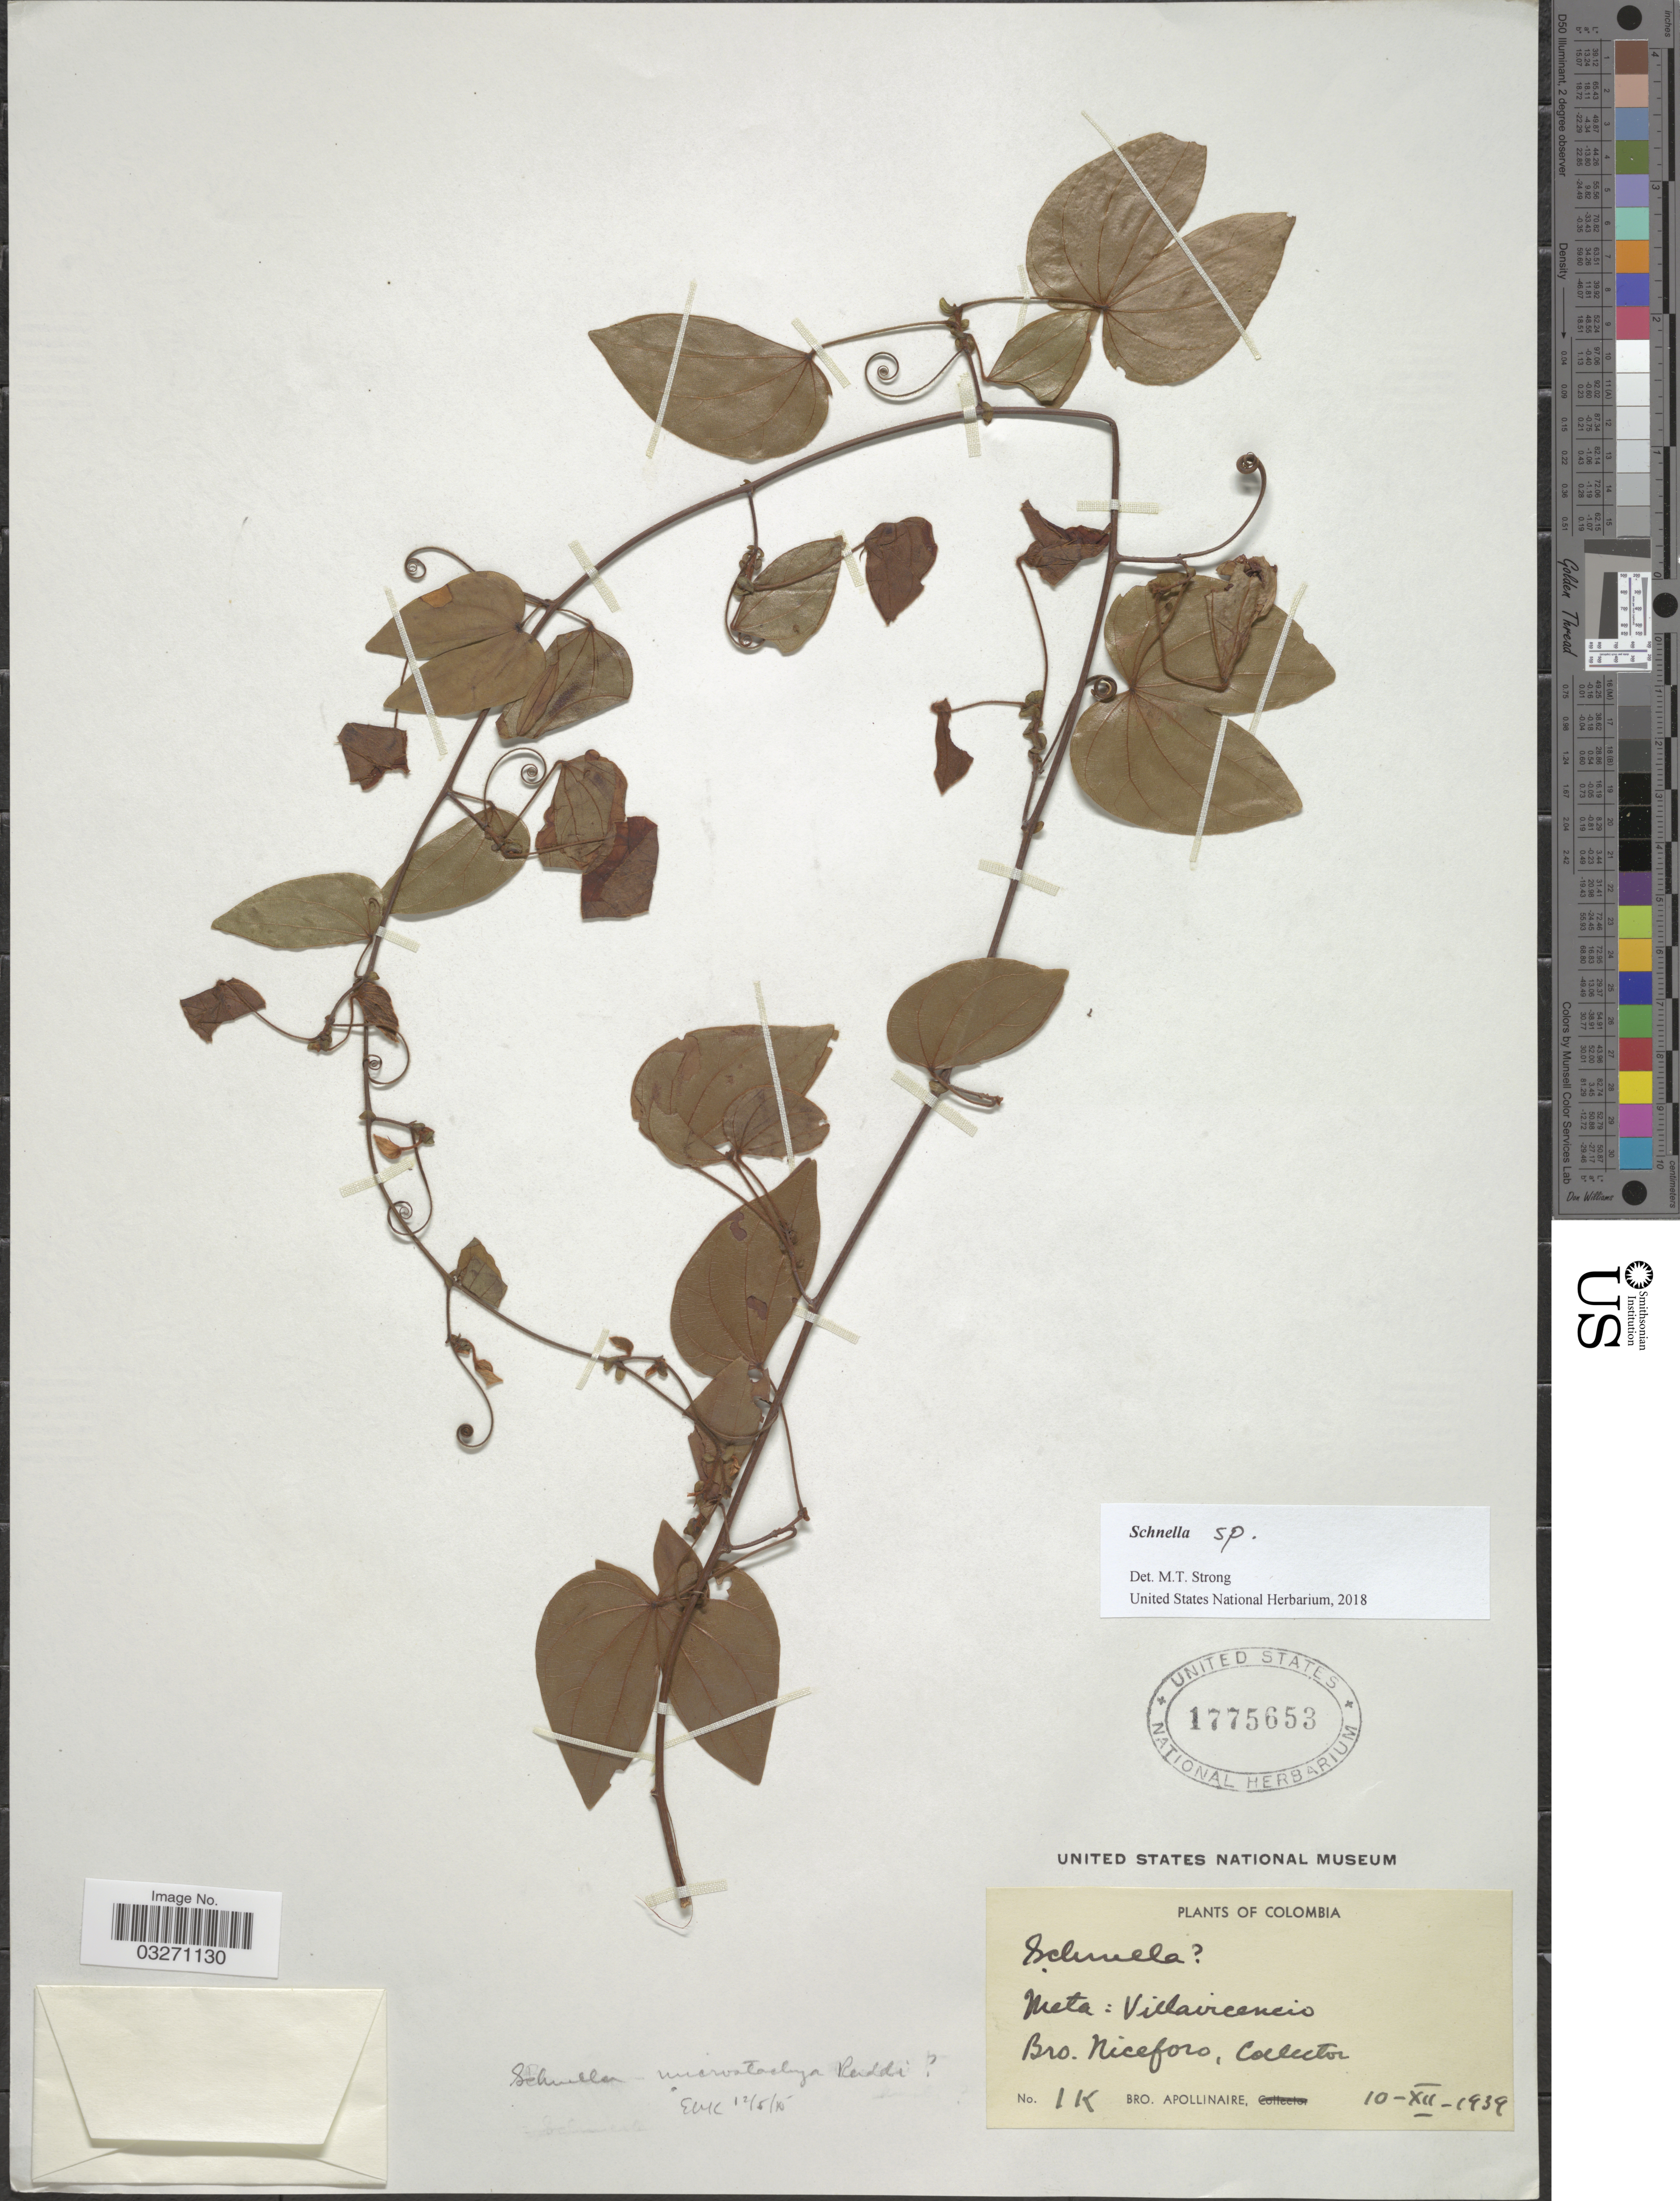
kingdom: Plantae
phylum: Tracheophyta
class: Magnoliopsida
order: Fabales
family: Fabaceae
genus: Schnella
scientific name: Schnella sp.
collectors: M. Niceforo & Bro. Apollinaire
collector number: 1K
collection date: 1939-12-10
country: Colombia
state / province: Meta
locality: Villavicencio.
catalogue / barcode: US 1775653